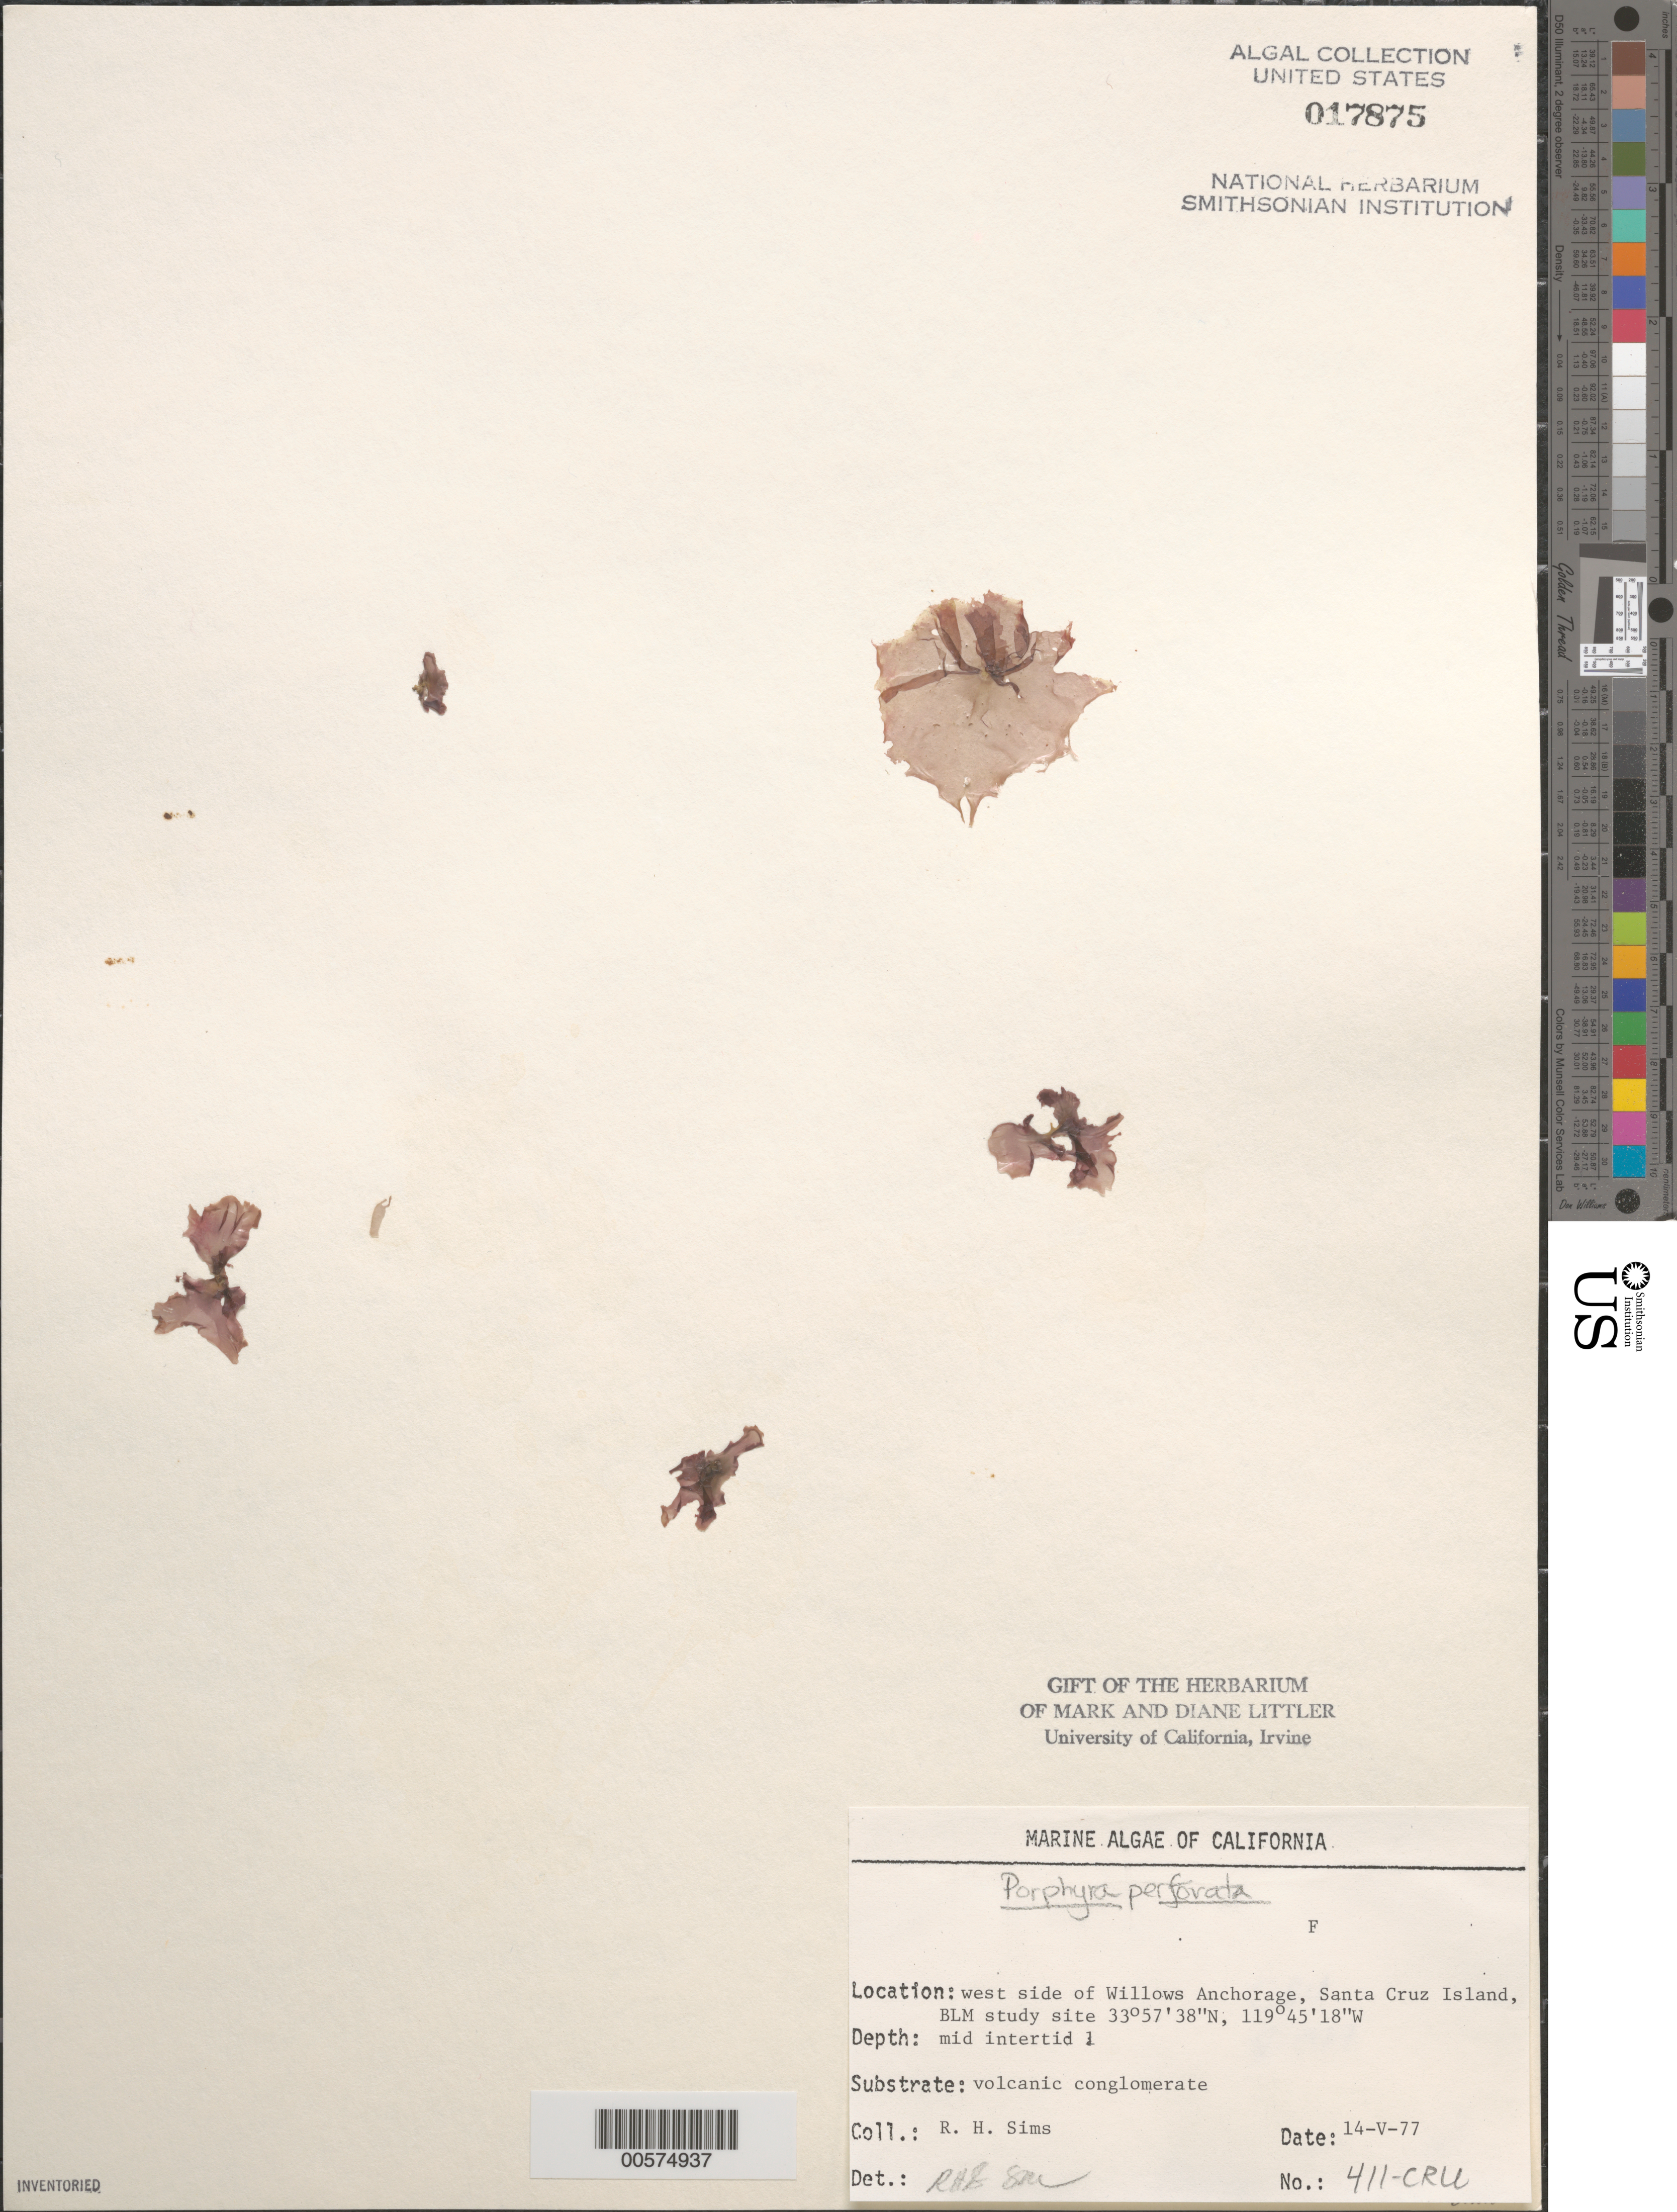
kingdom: Plantae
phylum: Rhodophyta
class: Bangiophyceae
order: Bangiales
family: Bangiaceae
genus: Pyropia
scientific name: Pyropia perforata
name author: (J. Agardh) S.C. Lindstrom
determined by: Algae name updating Project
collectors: R. H. Sims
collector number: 411-cru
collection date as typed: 14 May 1977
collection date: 1977-05-14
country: United States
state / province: California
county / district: Santa Barbara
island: Santa Cruz Island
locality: Willows Anchorage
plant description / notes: BLM-SOCALBIGHT Rocky Intertidal Survey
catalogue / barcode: US 17875